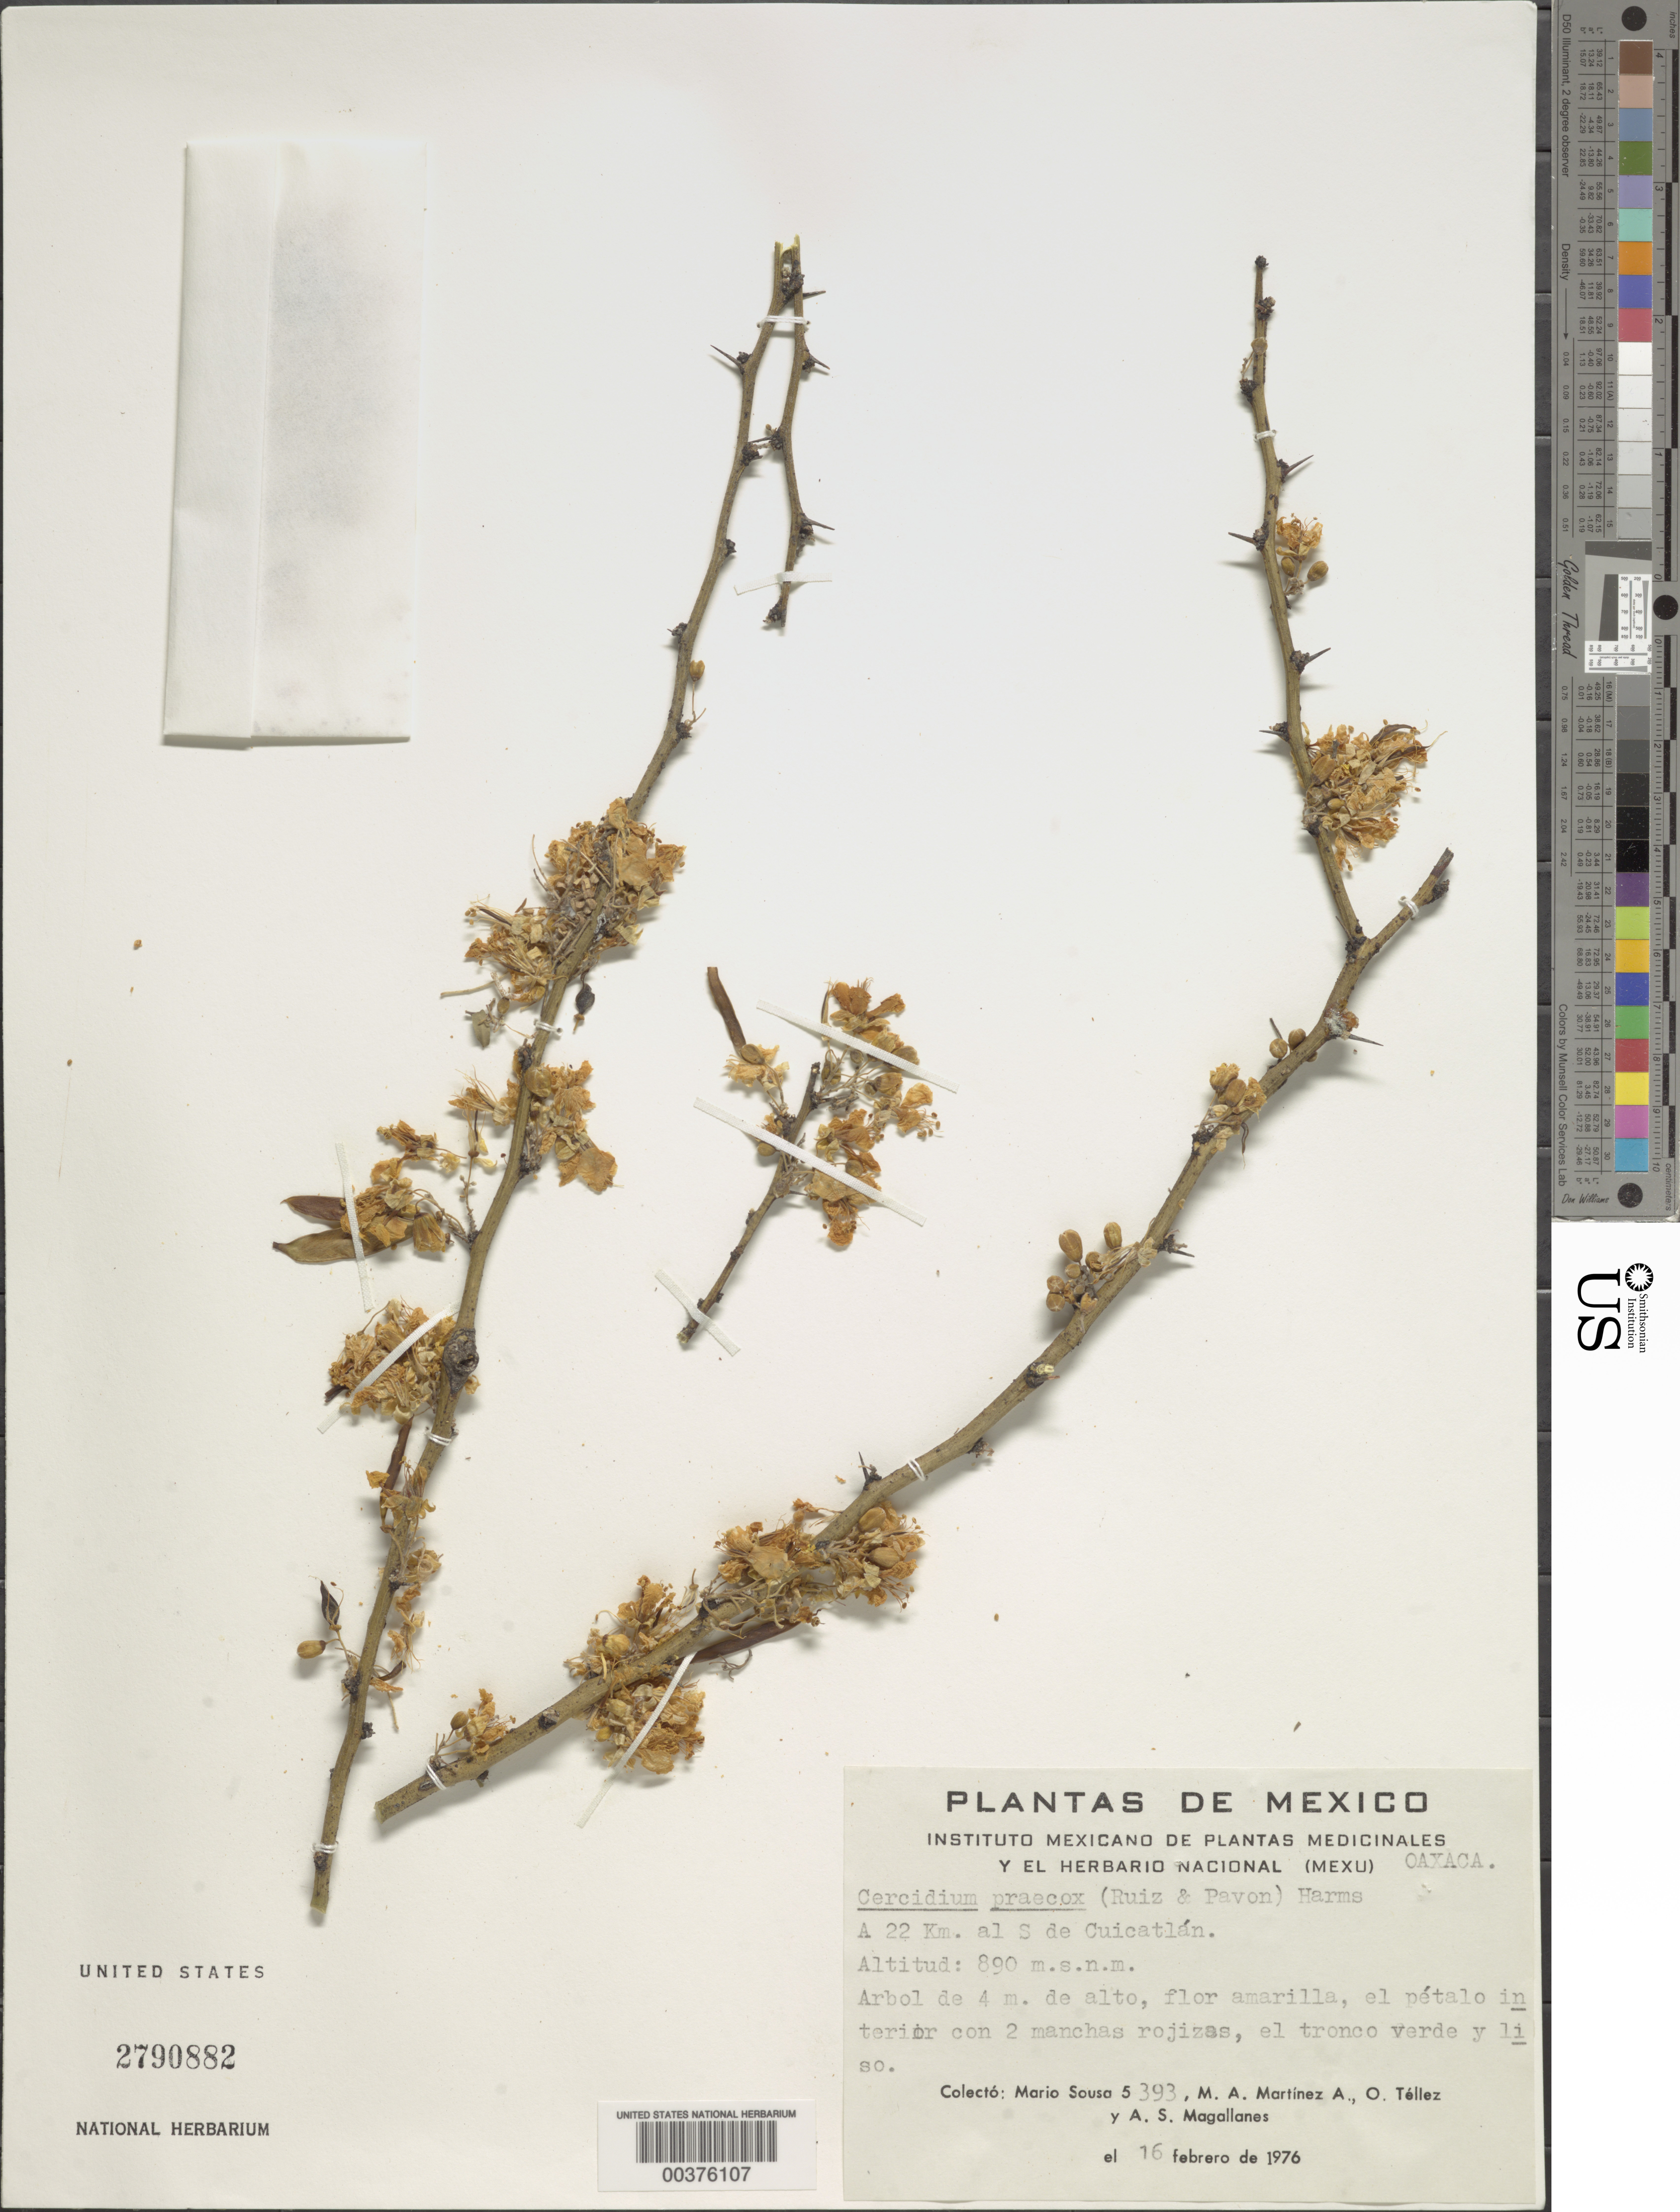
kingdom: Plantae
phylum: Tracheophyta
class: Magnoliopsida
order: Fabales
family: Fabaceae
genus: Parkinsonia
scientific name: Parkinsonia praecox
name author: (Ruiz & Pav.) J.E. Hawkins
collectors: M. Sousa S., M. A. Martínez Alfaro, O. Téllez V. & A. Magallanes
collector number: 5393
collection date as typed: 16 Feb 1976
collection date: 1976-02-16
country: Mexico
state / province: Oaxaca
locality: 22 km al S de Cuicataln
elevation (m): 890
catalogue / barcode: US 2790882